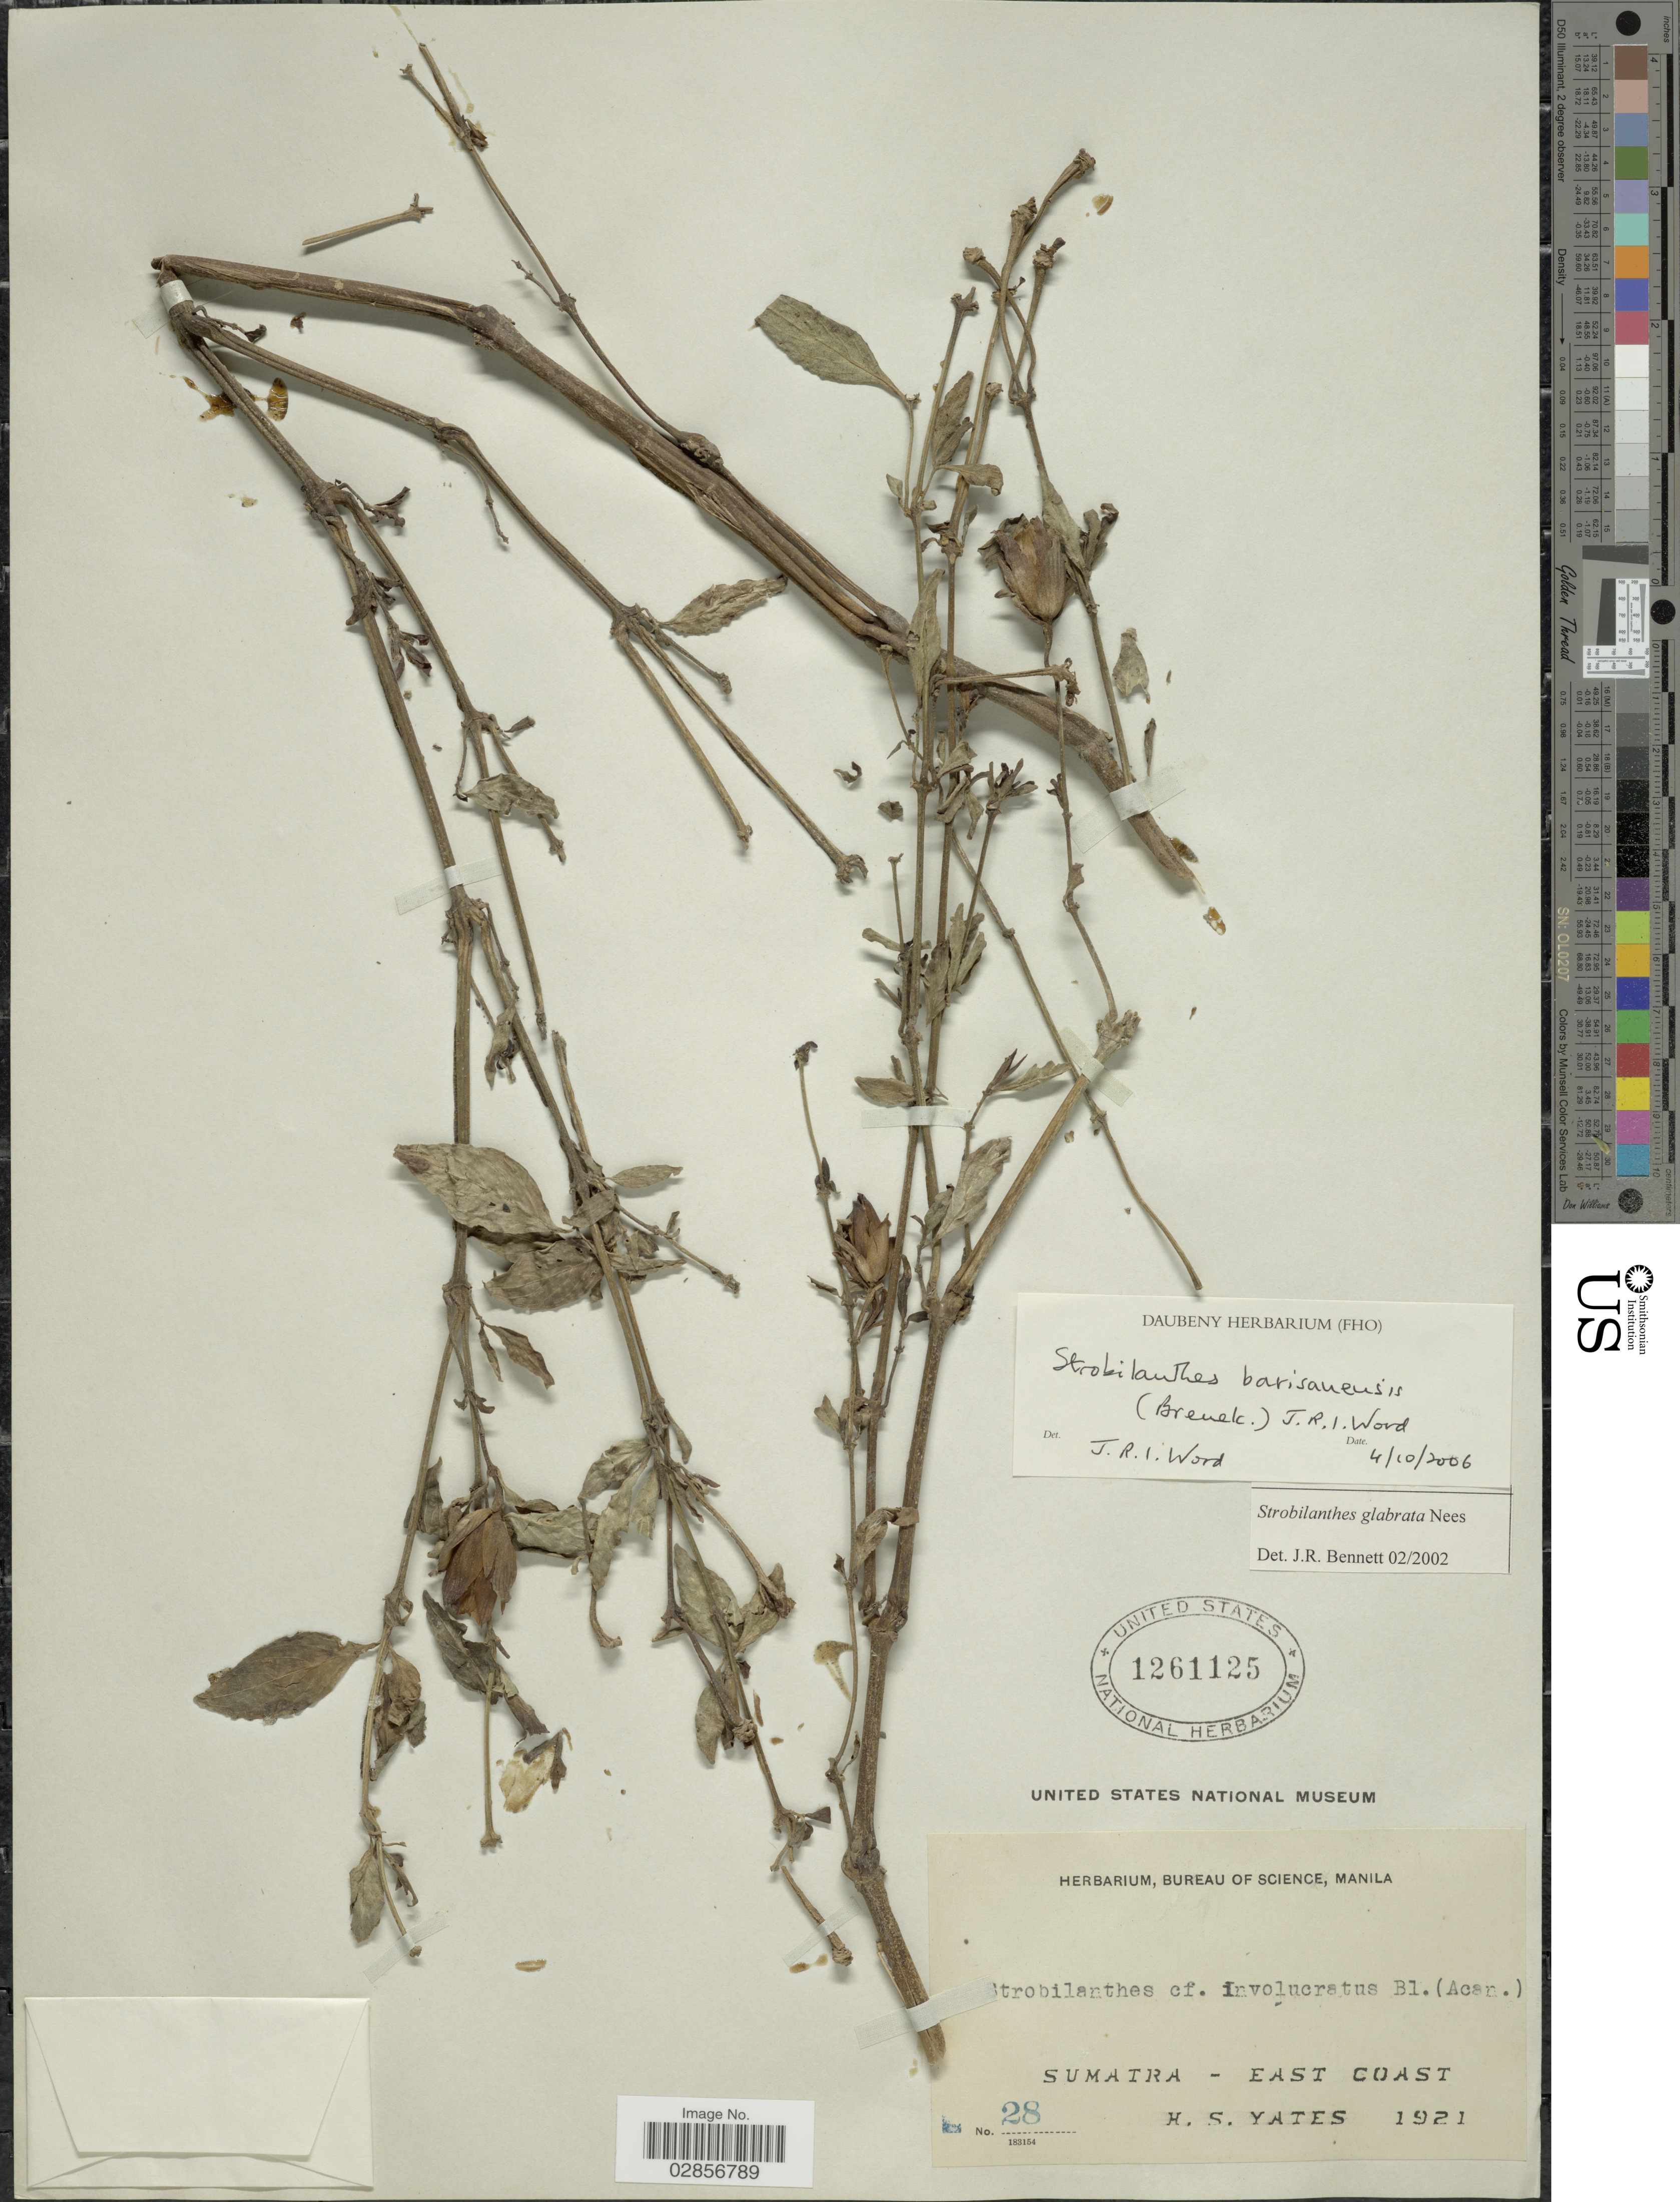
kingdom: Plantae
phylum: Tracheophyta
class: Magnoliopsida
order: Lamiales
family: Acanthaceae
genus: Strobilanthes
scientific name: Strobilanthes barisanensis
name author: (Bremek.) J.R.I. Wood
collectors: H. S. Yates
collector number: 28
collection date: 1921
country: Indonesia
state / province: Sumatra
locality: East Coast.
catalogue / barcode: US 1261125